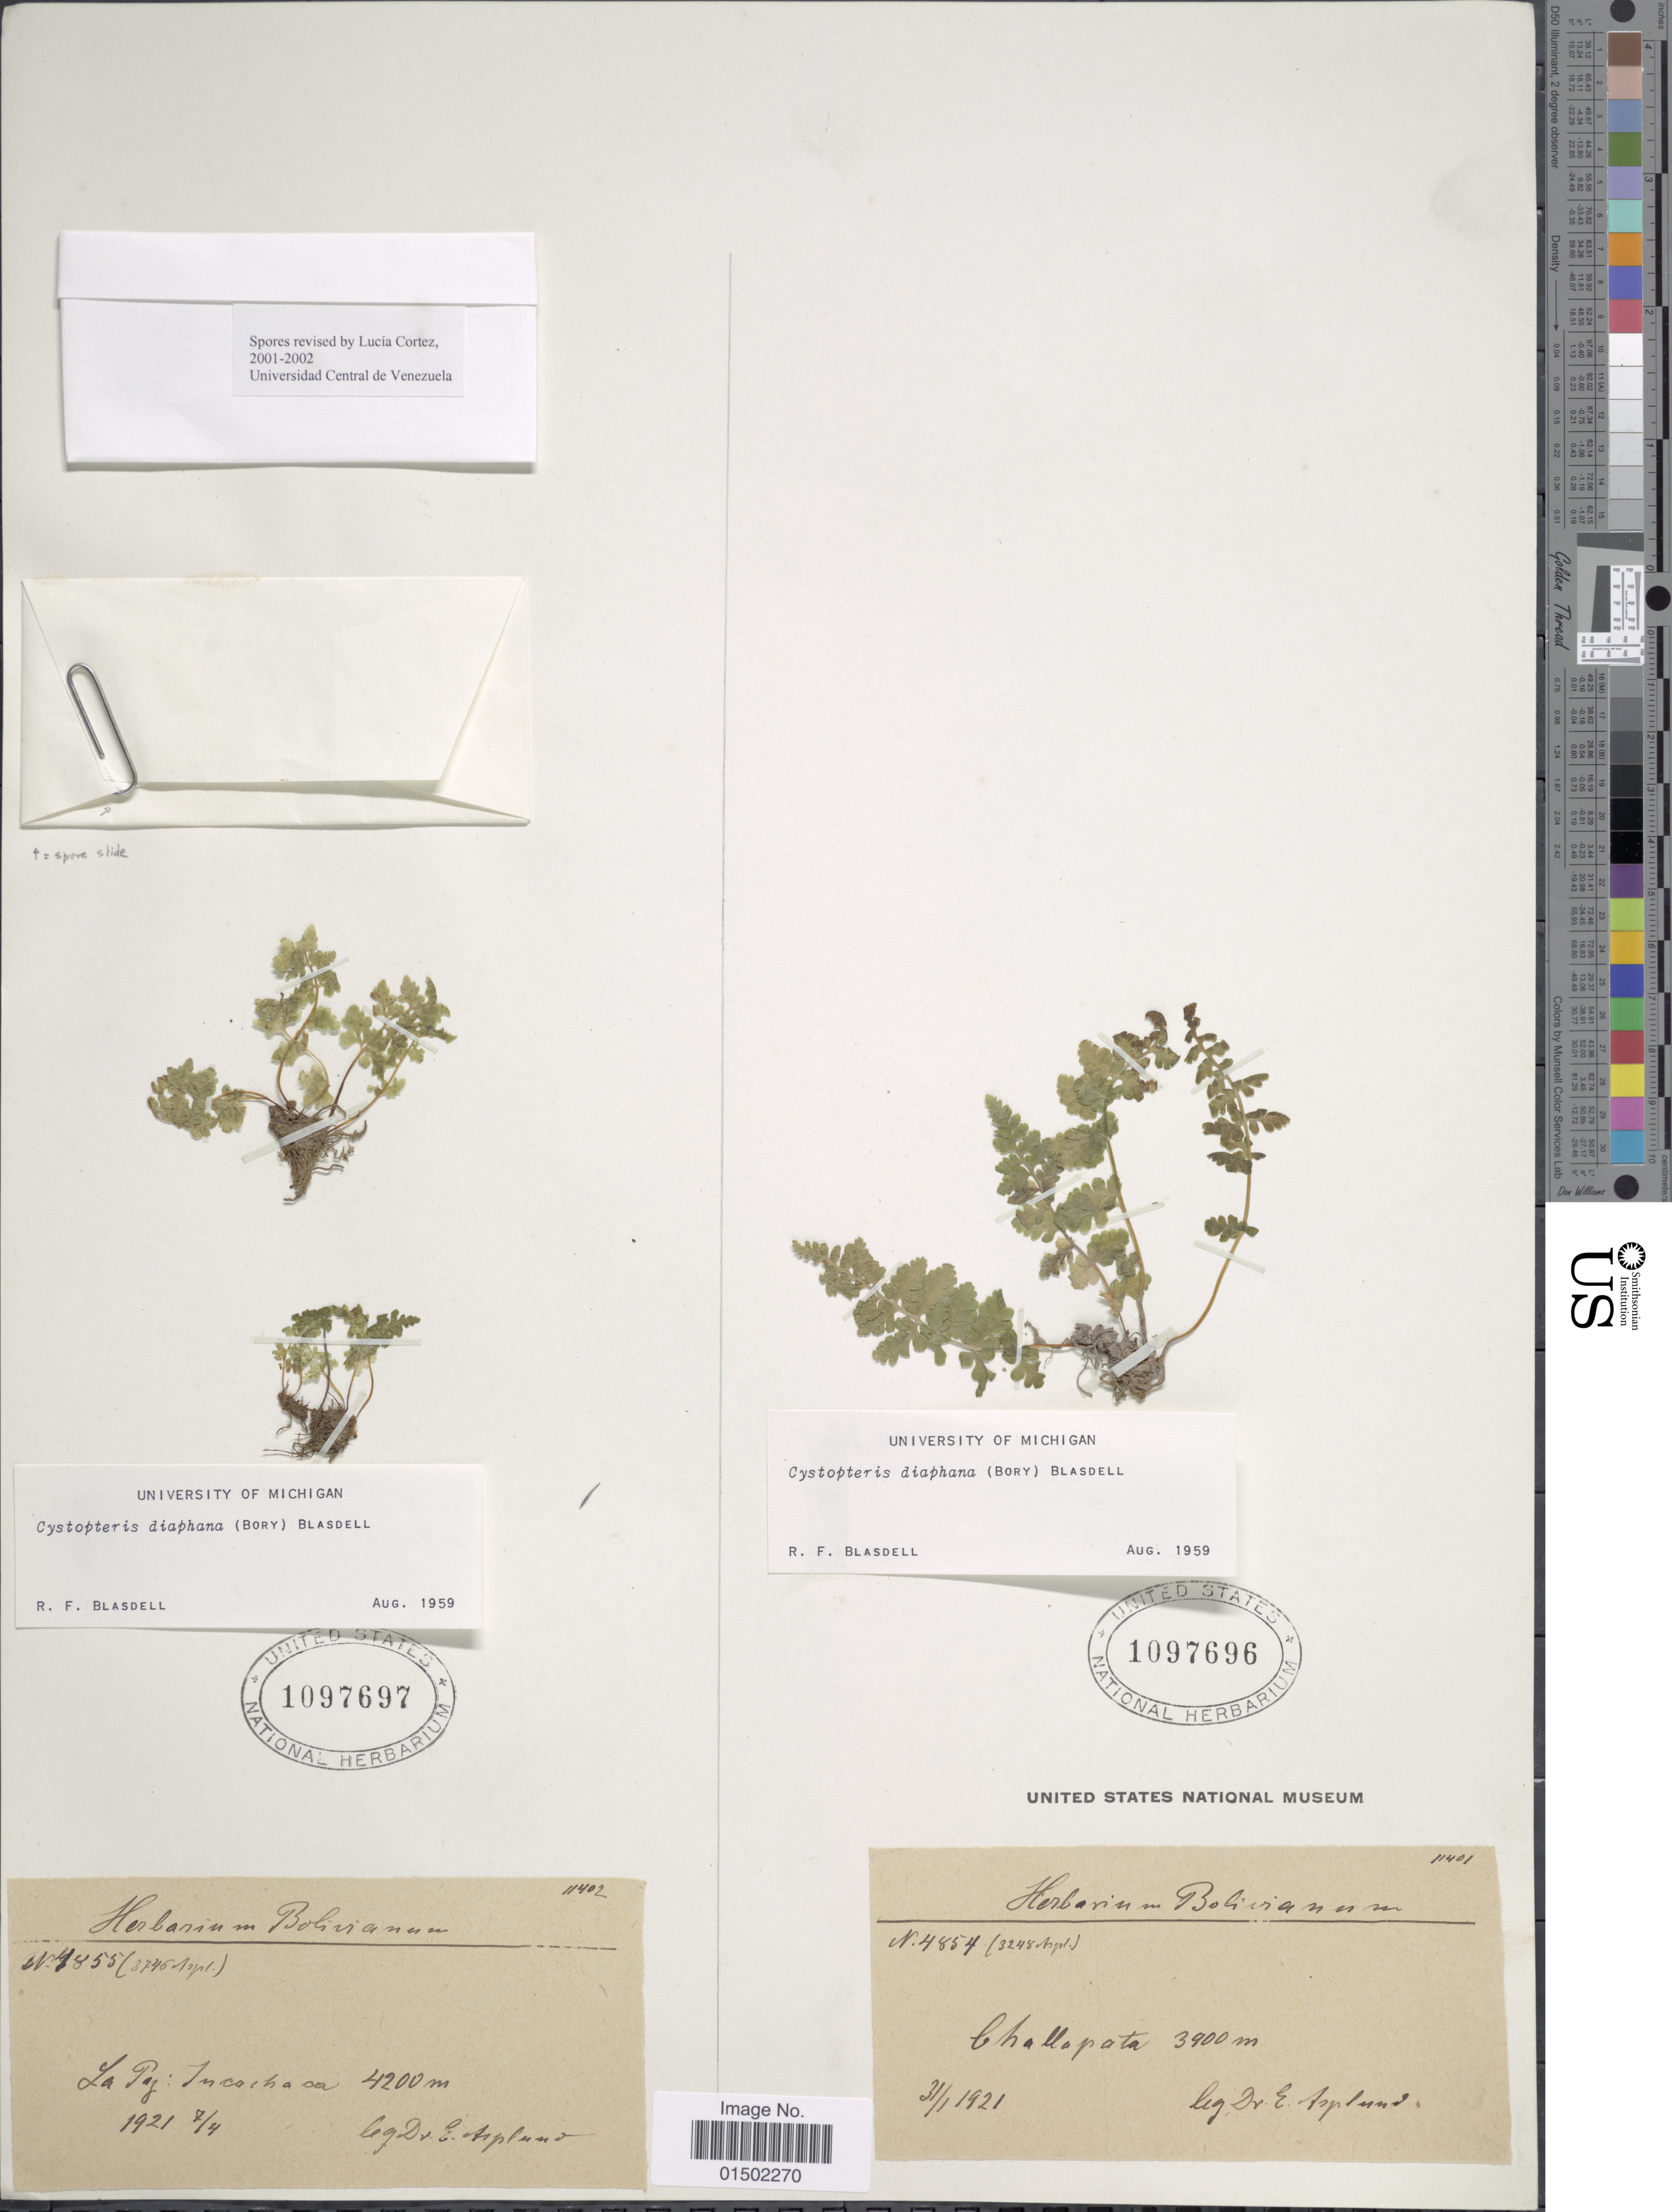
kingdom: Plantae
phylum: Tracheophyta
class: Polypodiopsida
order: Polypodiales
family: Cystopteridaceae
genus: Cystopteris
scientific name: Cystopteris diaphana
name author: (Bory) Blasdell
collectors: E. Asplund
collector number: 4854 (3248 Aspl.)*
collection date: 1921-01-31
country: Bolivia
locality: Challapata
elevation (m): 3900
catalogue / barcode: US 1097696